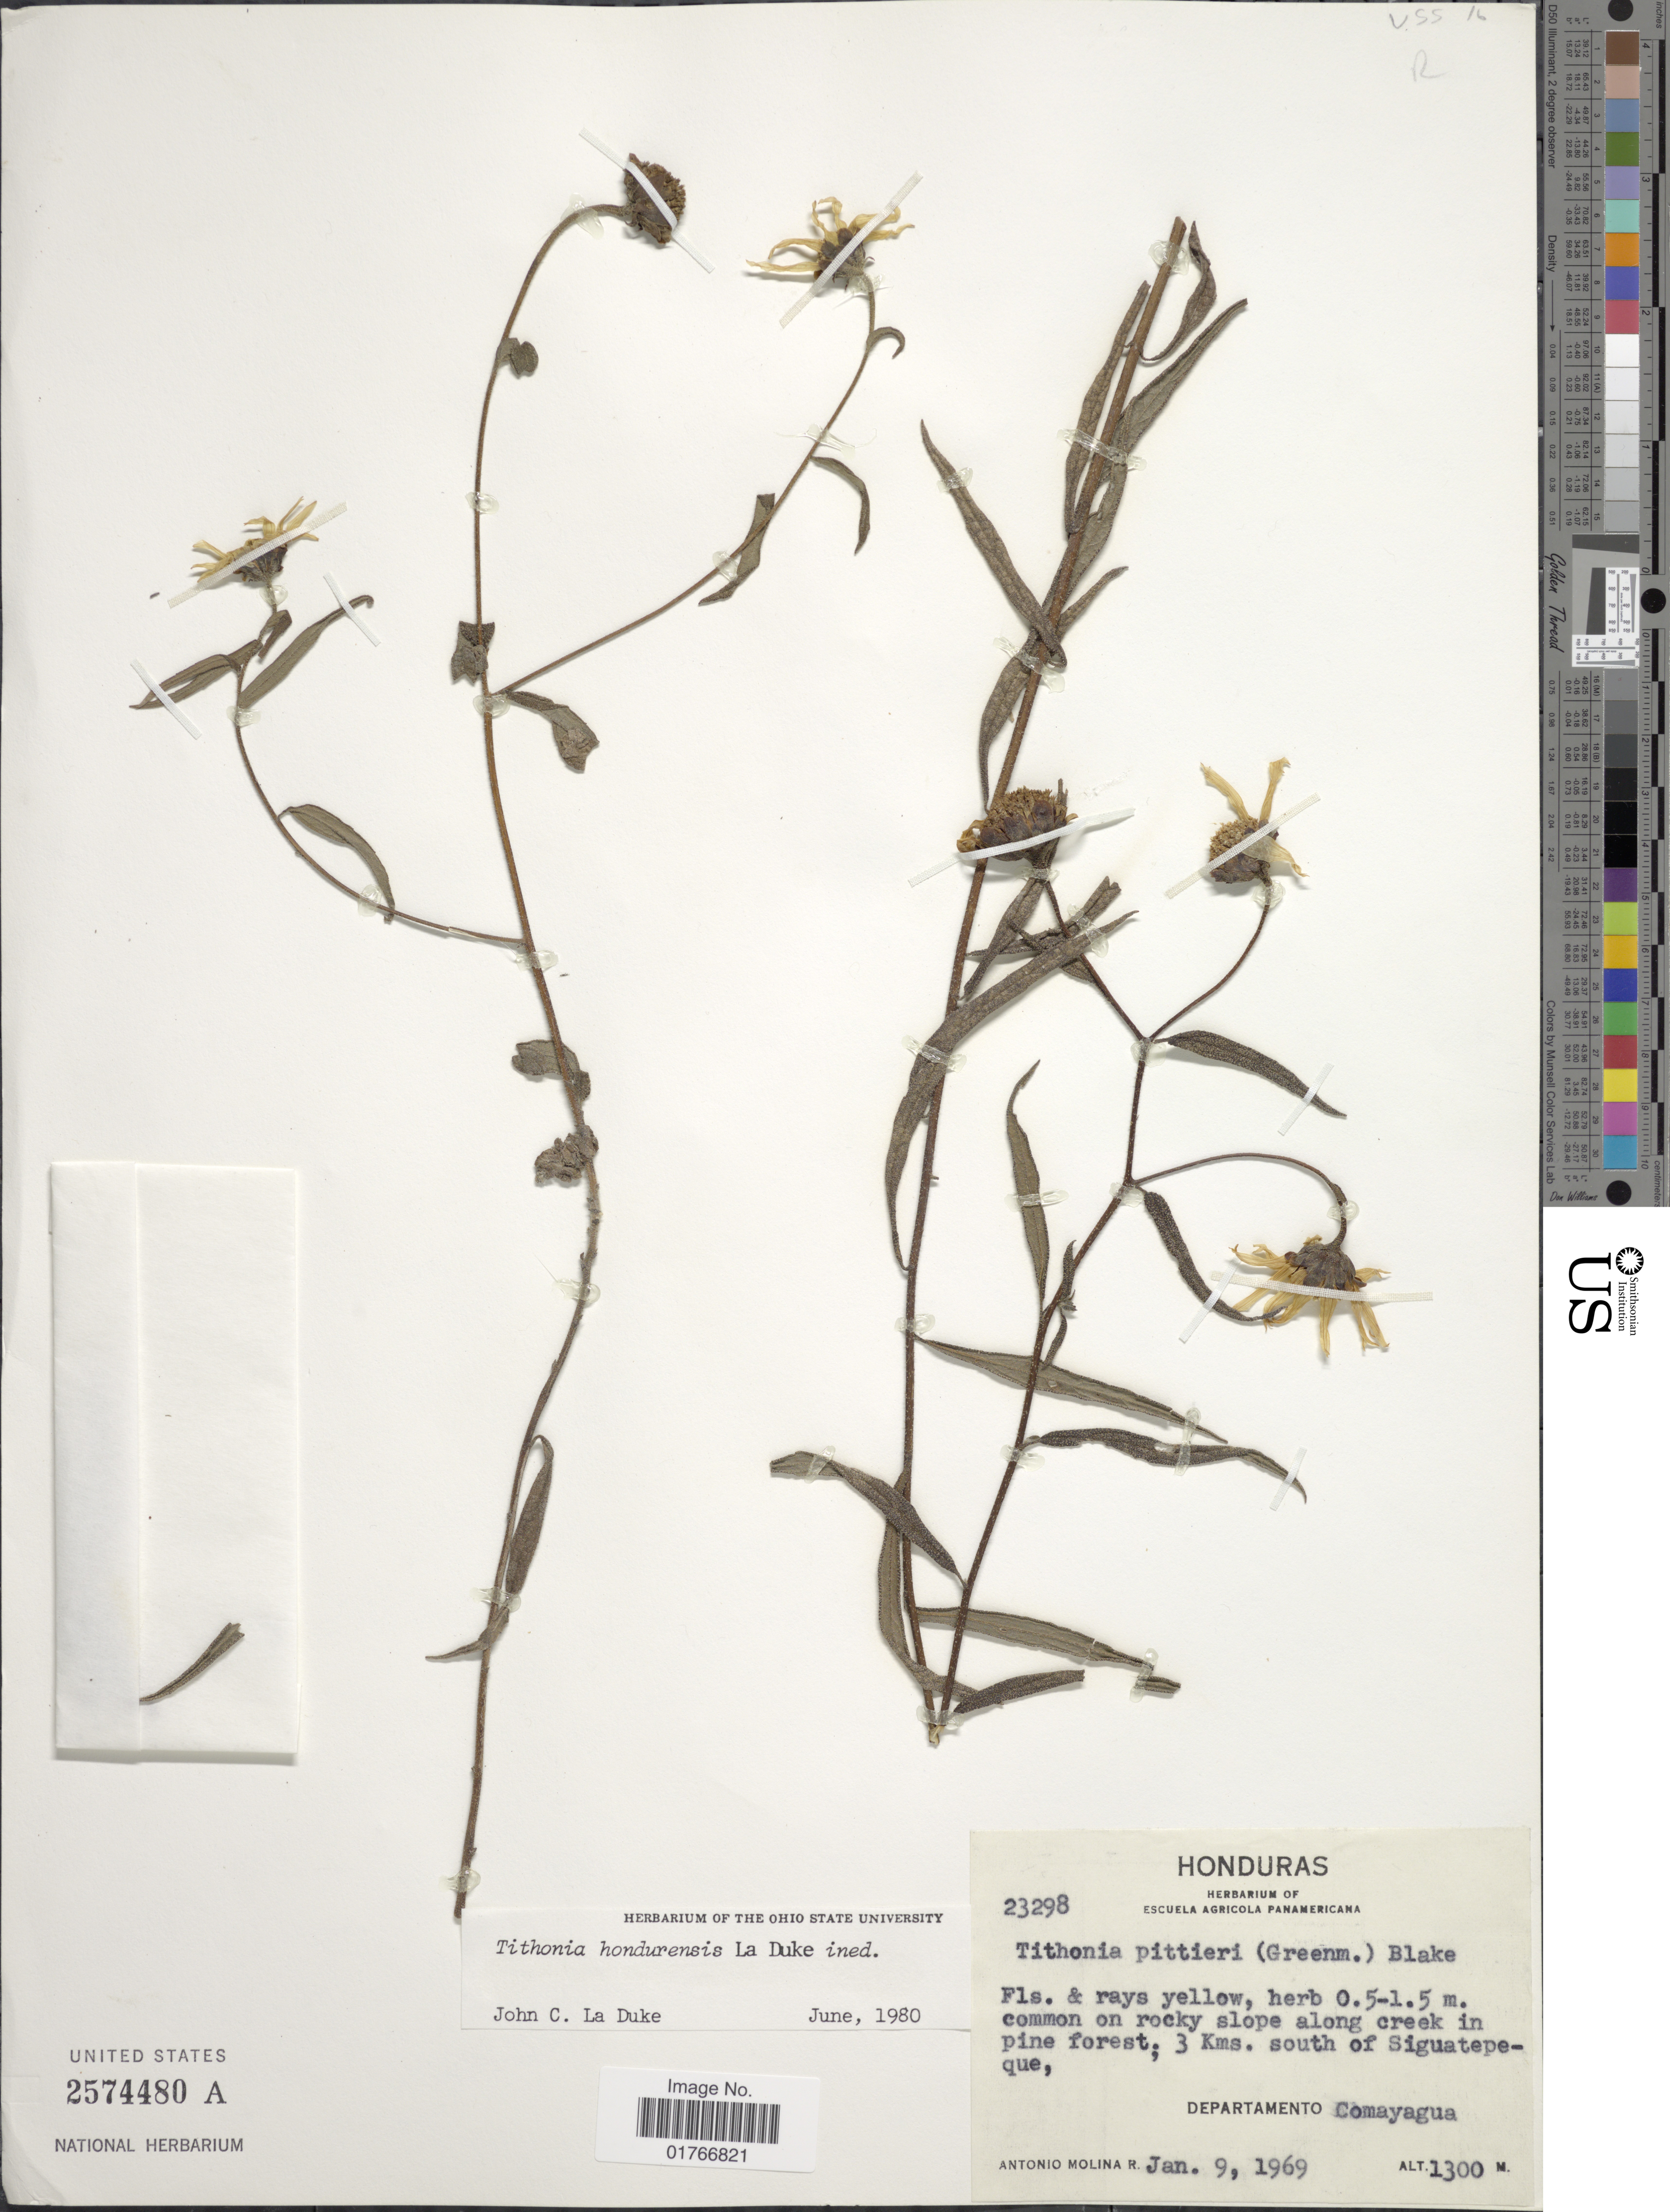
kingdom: Plantae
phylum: Tracheophyta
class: Magnoliopsida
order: Asterales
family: Asteraceae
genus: Tithonia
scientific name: Tithonia hondurensis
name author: La Duke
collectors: A. Molina R.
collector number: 23298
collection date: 1969-01-09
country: Honduras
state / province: Comayagua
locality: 3 kms south of Siguatepeque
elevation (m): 1300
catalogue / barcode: US 2574480A